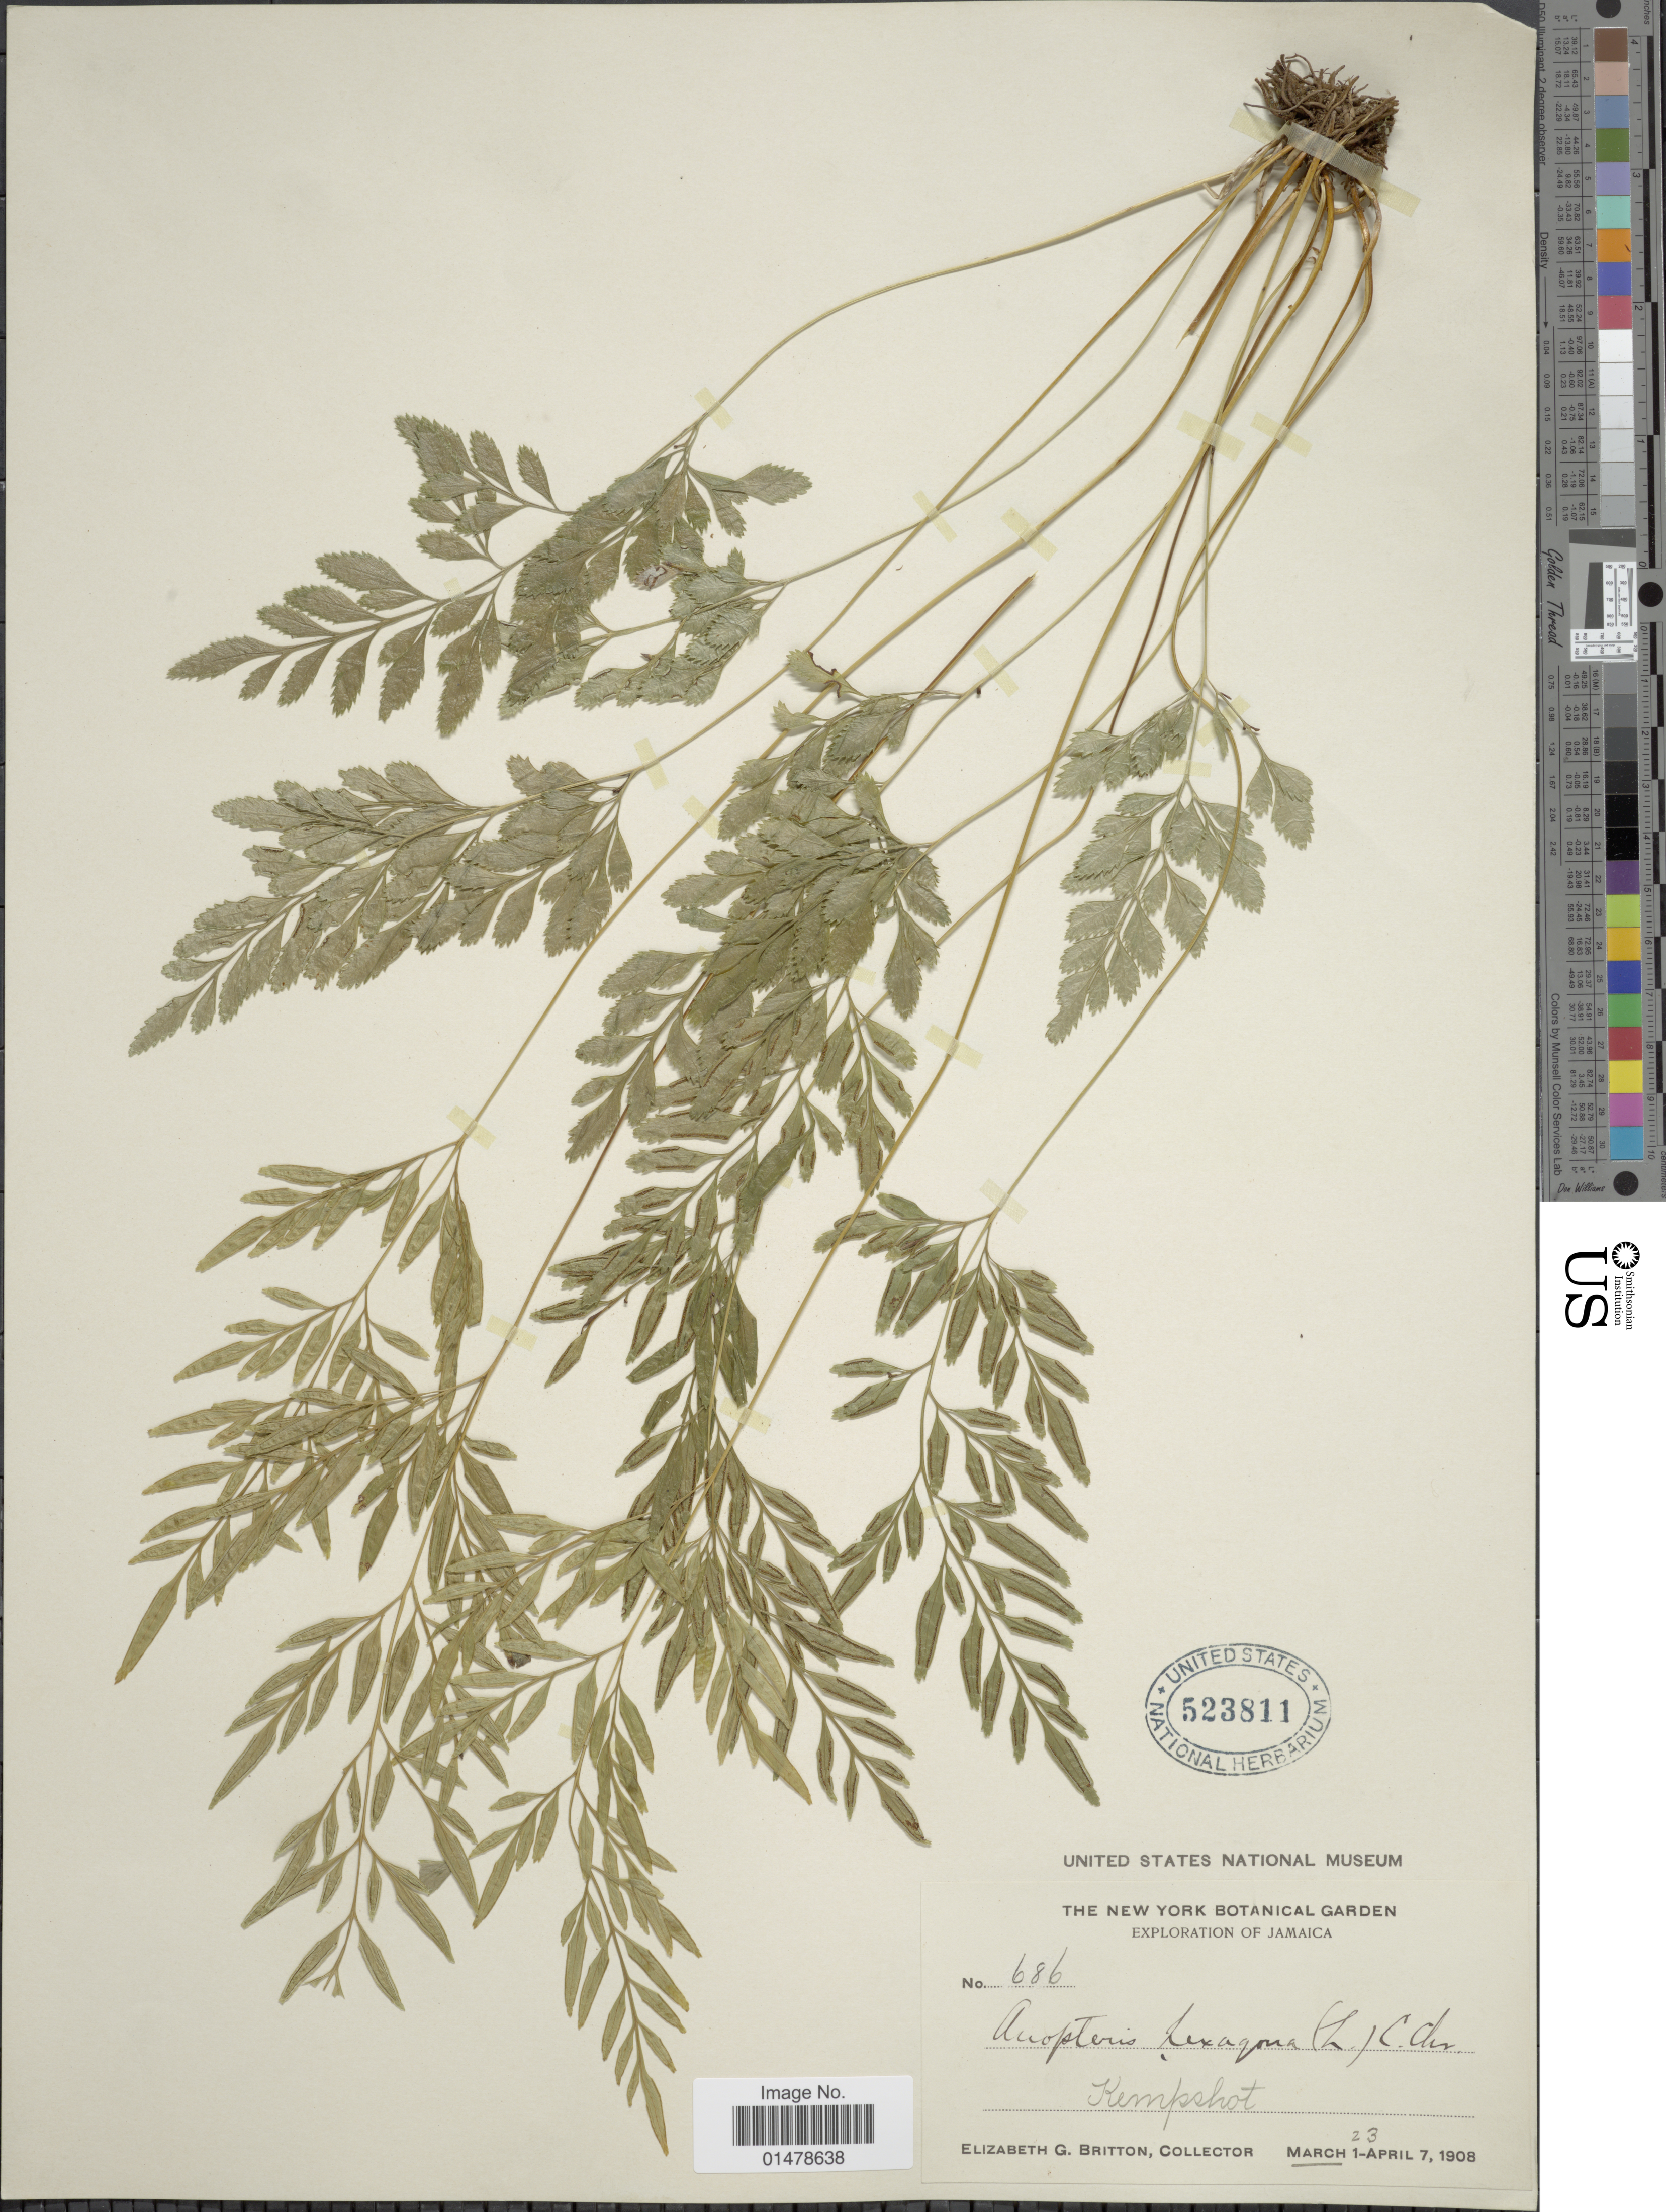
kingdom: Plantae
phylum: Tracheophyta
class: Polypodiopsida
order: Polypodiales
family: Pteridaceae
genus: Pteris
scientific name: Pteris hexagona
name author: (L.) Proctor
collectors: E. G. Britton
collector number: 686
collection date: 1908-03-23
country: Jamaica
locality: Kempshot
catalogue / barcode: US 523811